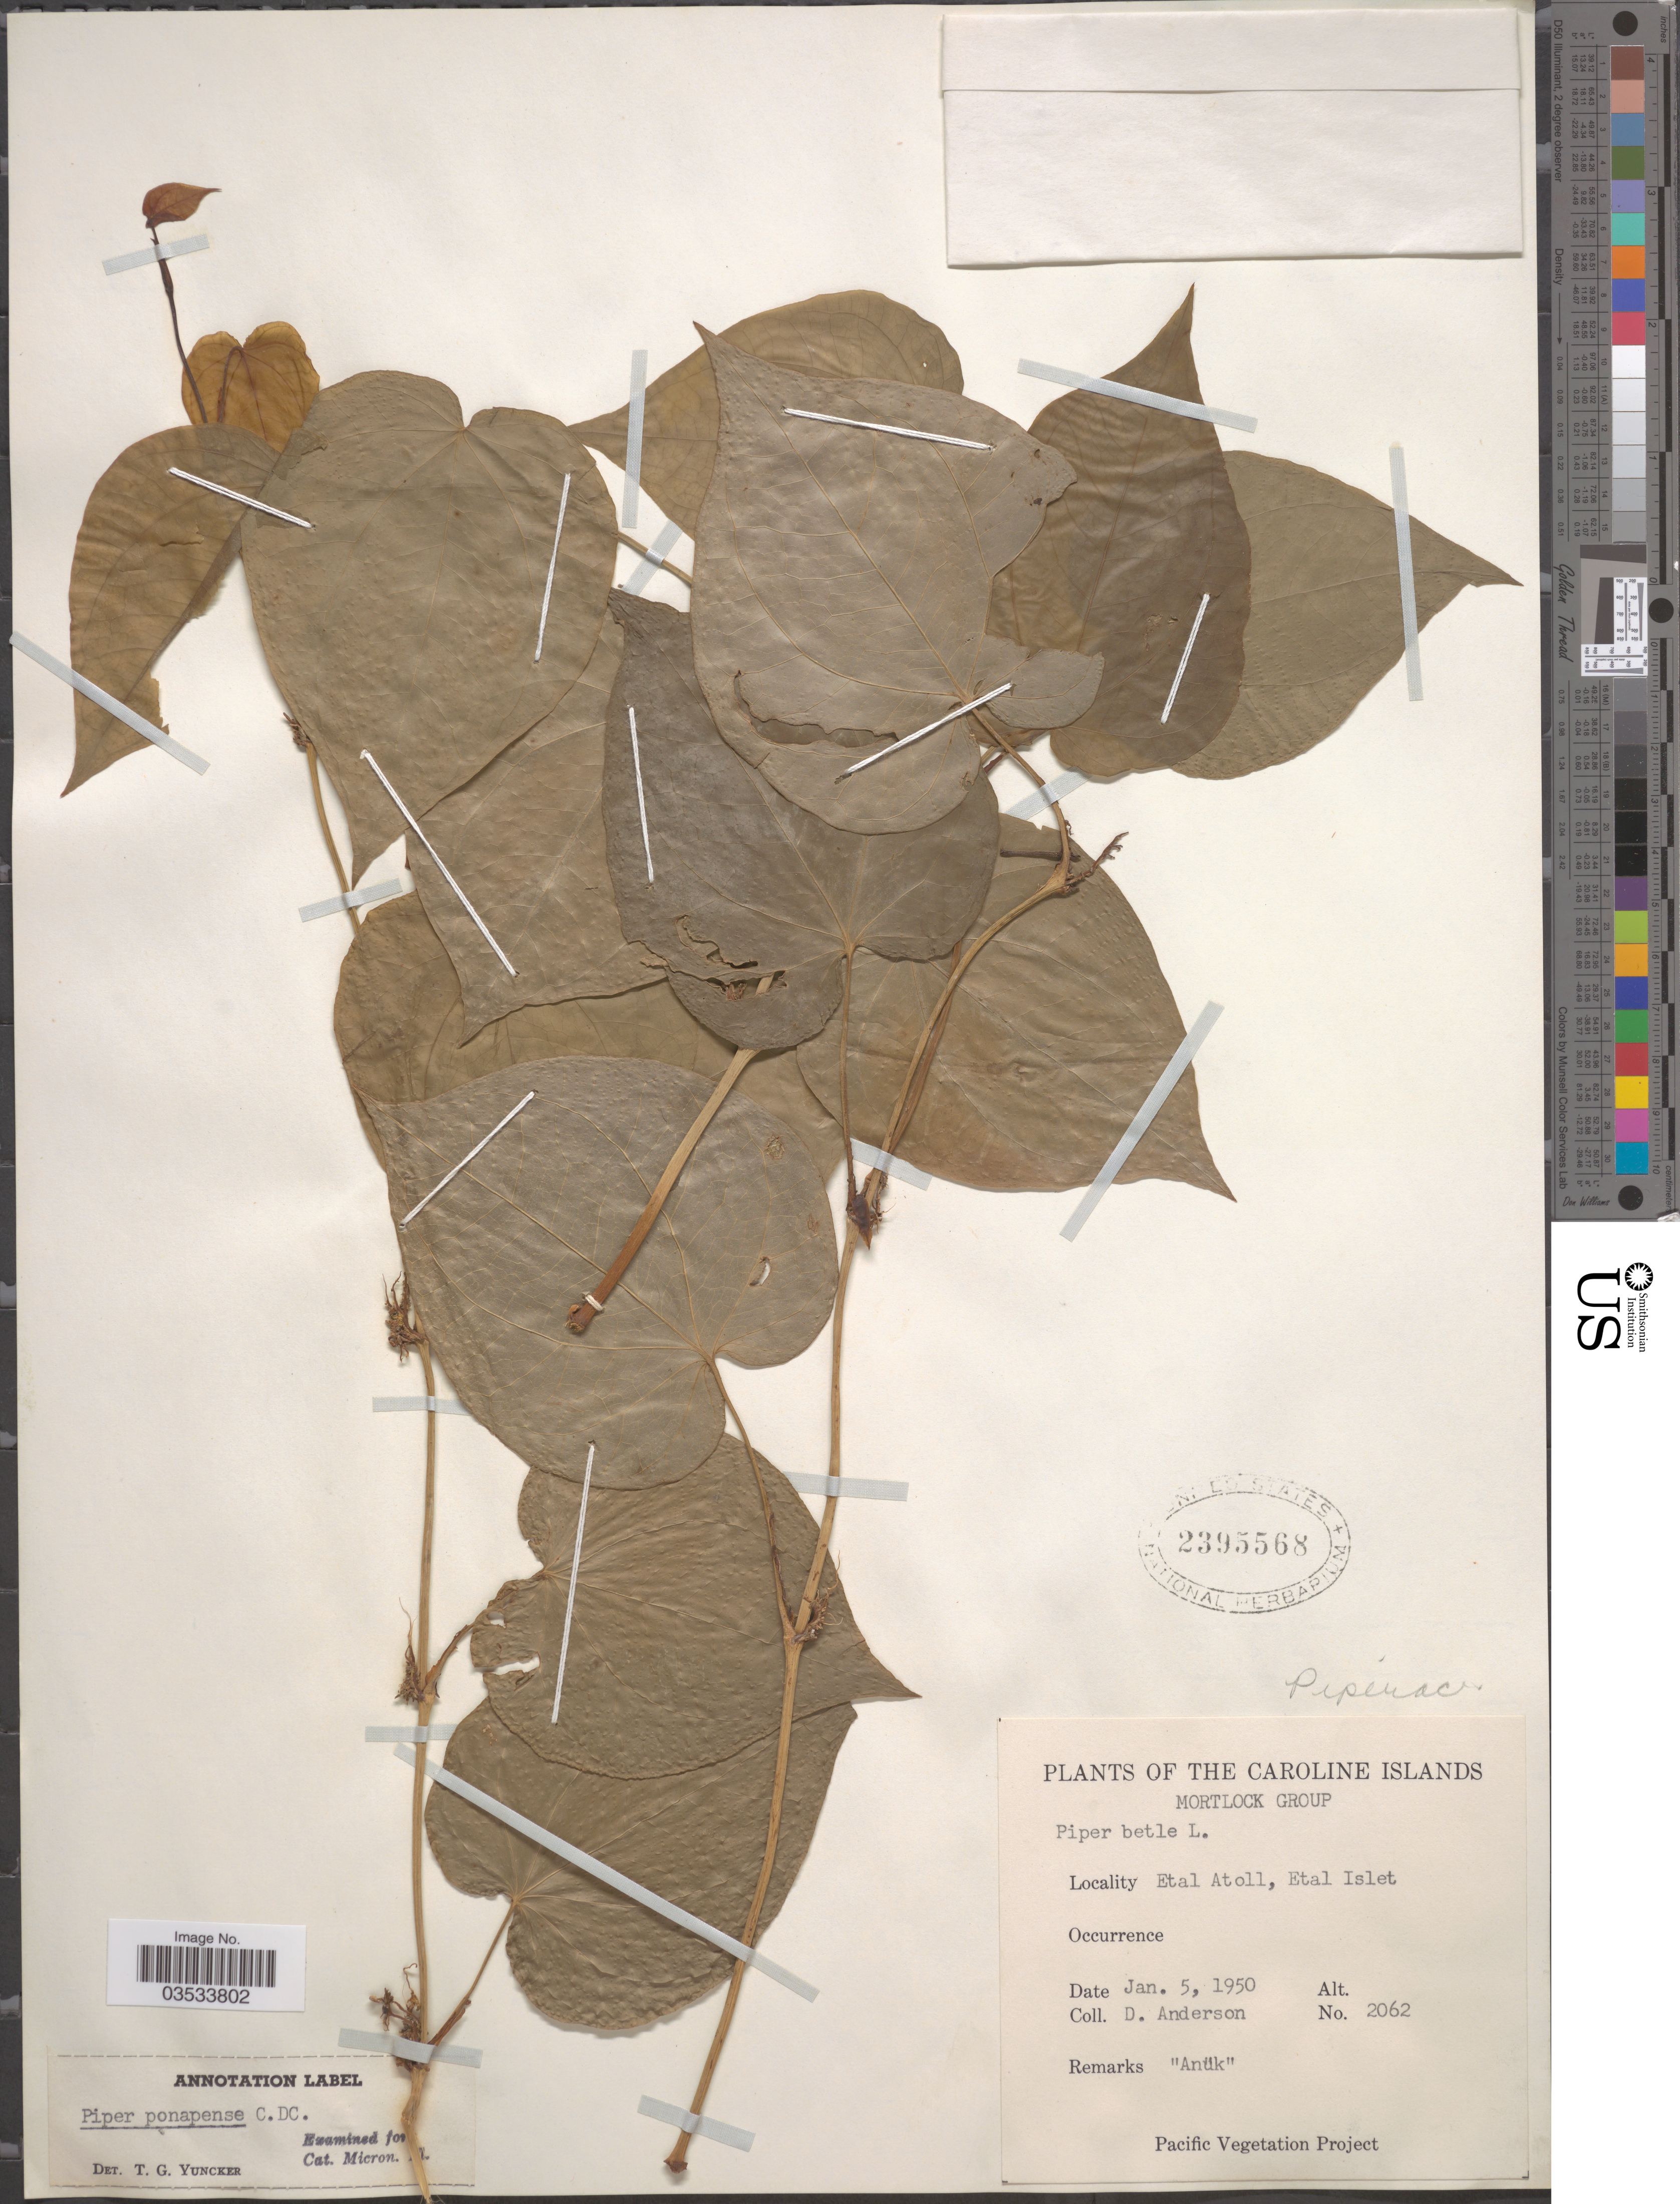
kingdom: Plantae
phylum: Tracheophyta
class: Magnoliopsida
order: Piperales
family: Piperaceae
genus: Piper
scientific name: Piper ponapense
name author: C. DC.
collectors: D. Anderson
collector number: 2062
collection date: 1950-01-05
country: Micronesia, Federated States of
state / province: Truk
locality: Caroline Islands. Mortlock Group. Etal Atoll, Etal Islet.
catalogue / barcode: US 2395568